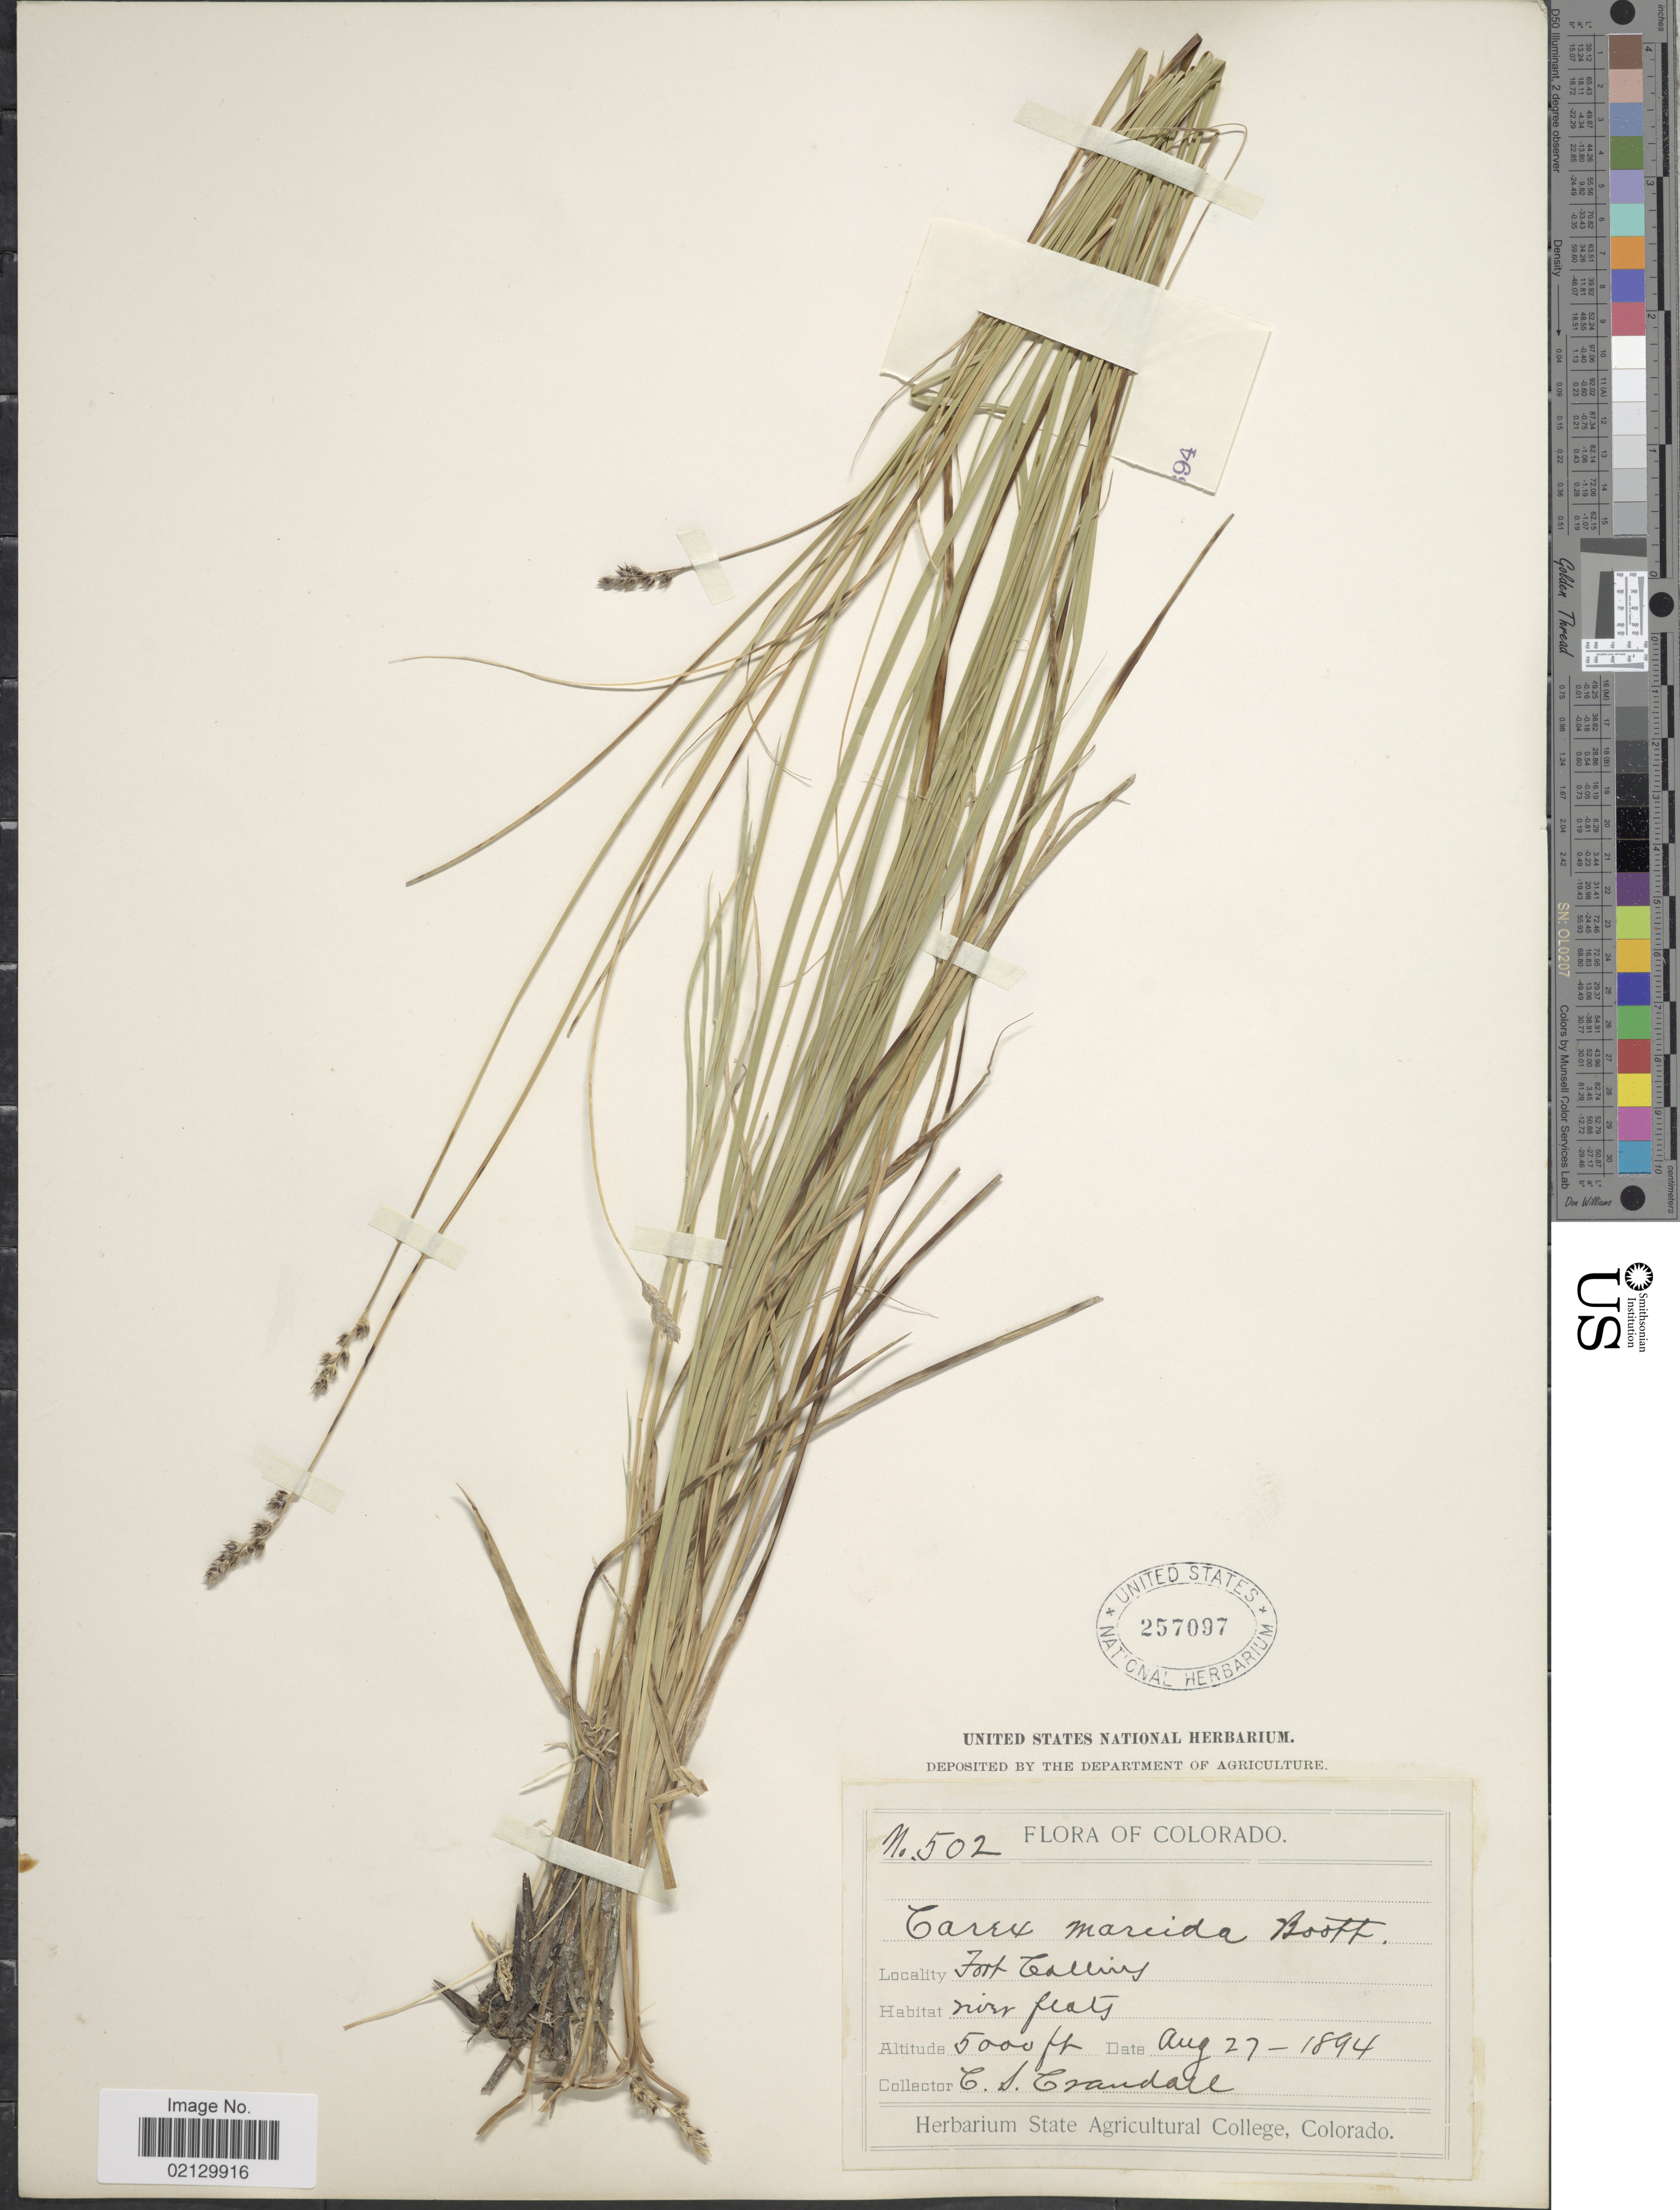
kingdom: Plantae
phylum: Tracheophyta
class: Liliopsida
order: Poales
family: Cyperaceae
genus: Carex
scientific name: Carex praegracilis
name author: W. Boott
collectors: C. Crandall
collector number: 502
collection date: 1894-08-27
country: United States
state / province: Colorado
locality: Fort Callins, Near flats..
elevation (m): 1524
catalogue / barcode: US 257097